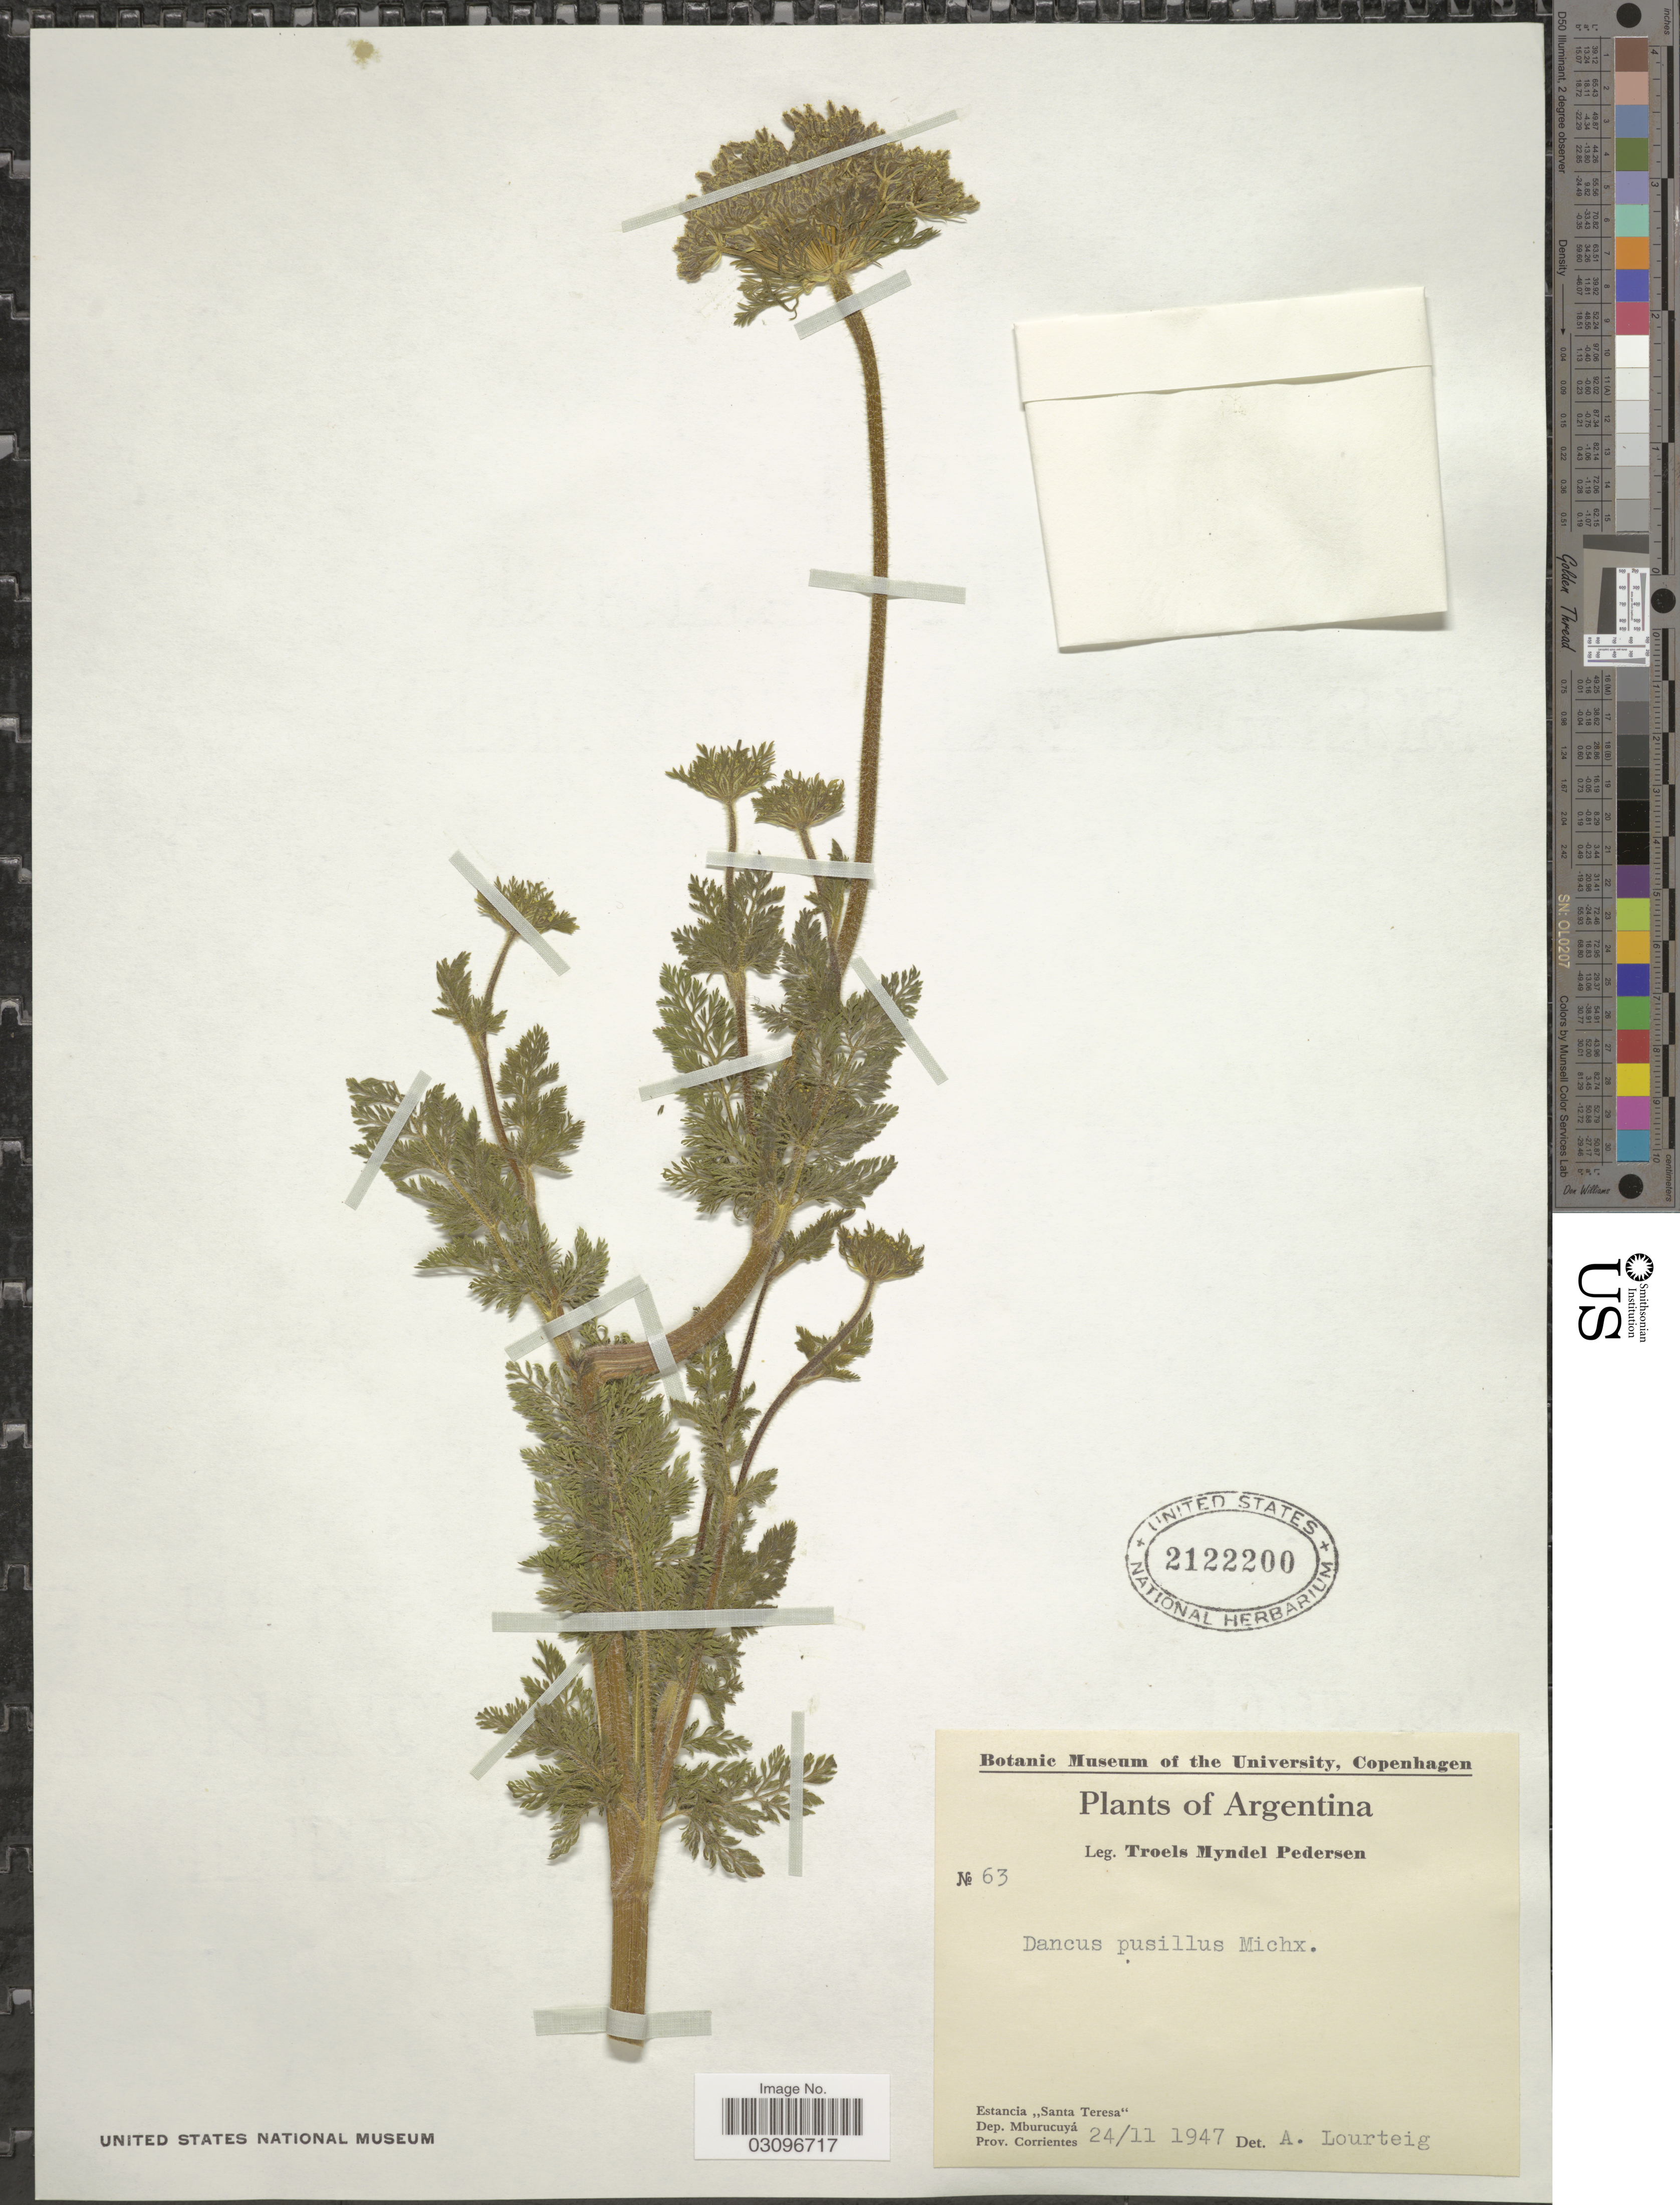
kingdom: Plantae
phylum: Tracheophyta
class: Magnoliopsida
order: Apiales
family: Apiaceae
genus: Daucus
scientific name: Daucus pusillus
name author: Michx.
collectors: T. Pederson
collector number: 63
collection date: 1947-11-24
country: Argentina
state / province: Corrientes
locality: Estancia "Santa Teresa". Dep. Mburucuyá.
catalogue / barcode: US 2122200